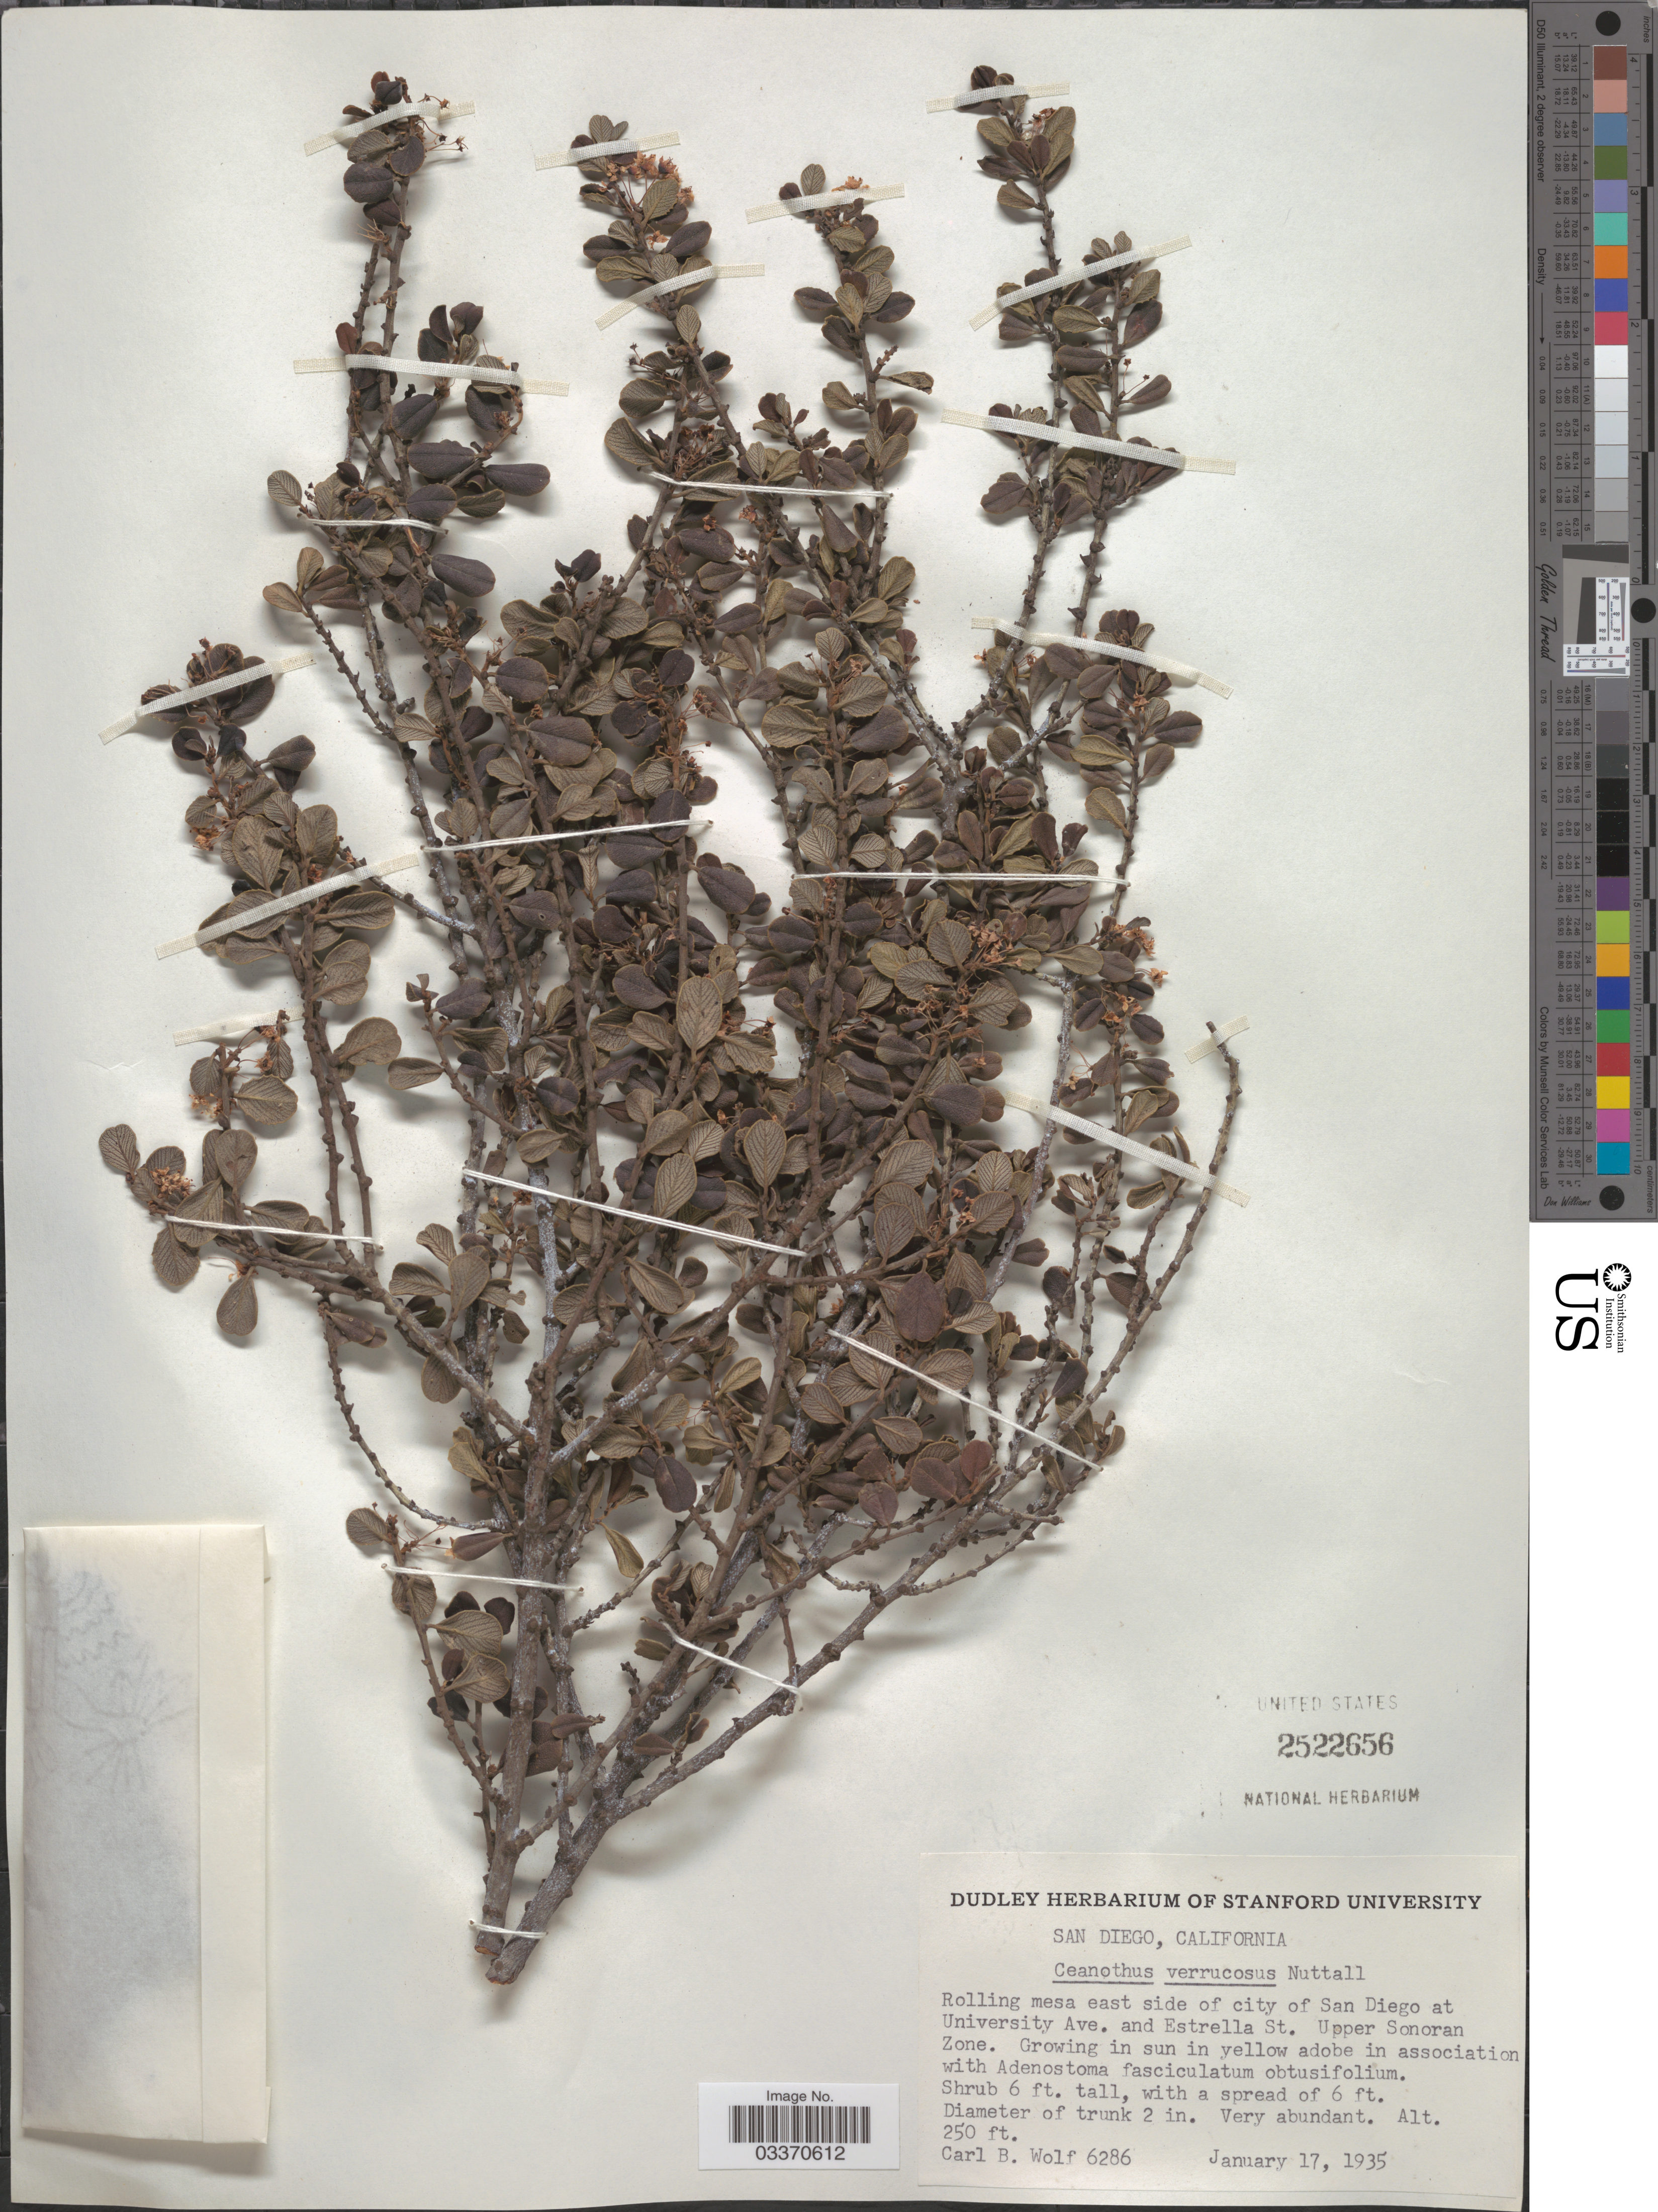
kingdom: Plantae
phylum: Tracheophyta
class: Magnoliopsida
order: Rosales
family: Rhamnaceae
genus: Ceanothus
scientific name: Ceanothus verrucosus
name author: Nutt.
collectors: C. B. Wolf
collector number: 6286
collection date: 1935-01-17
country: United States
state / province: California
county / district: San Diego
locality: San Diego. Rolling mesa east side of city of San Diego at University Ave. and Estrella St. Upper Sonoran Zone.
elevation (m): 76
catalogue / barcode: US 2522656